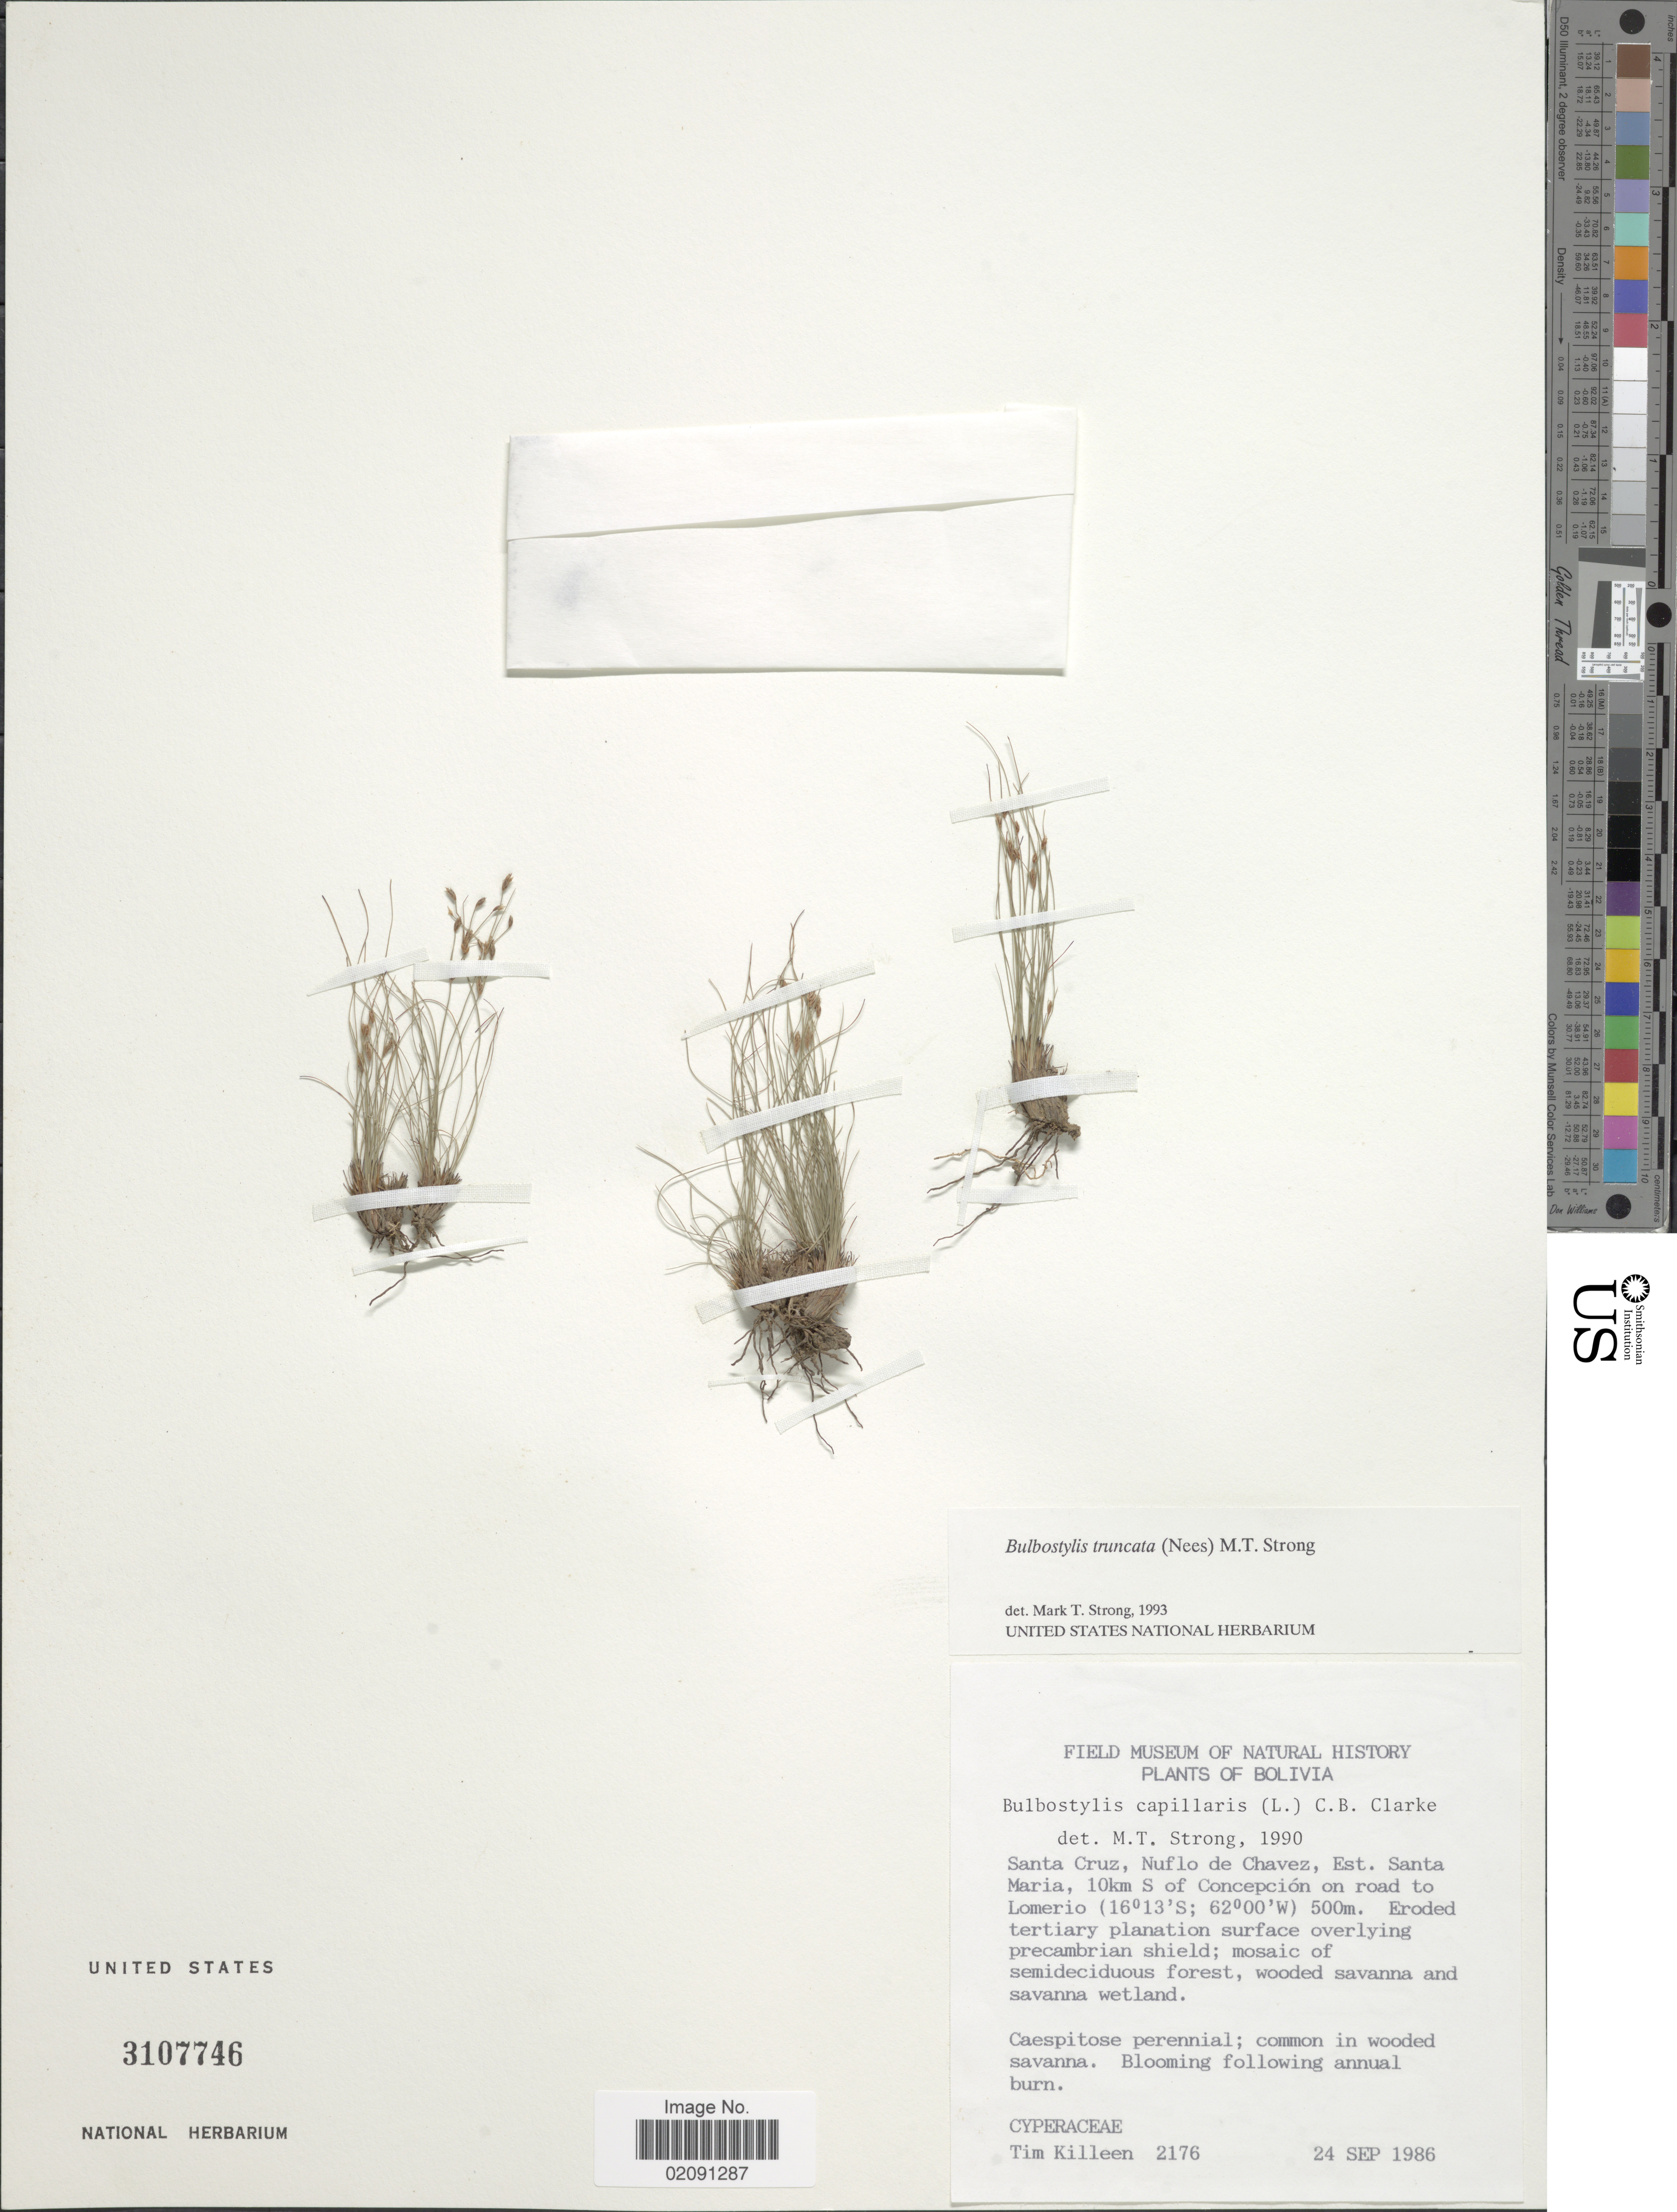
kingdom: Plantae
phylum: Tracheophyta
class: Liliopsida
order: Poales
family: Cyperaceae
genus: Bulbostylis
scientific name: Bulbostylis truncata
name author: (Nees) M.T. Strong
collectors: T. Killeen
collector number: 2176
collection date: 1986-09-24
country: Bolivia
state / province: Santa Cruz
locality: Nuflo de Chavez, Est. Santa Maria, 10 km S of Concepcion on road to Lomerio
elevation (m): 500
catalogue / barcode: US 3107746